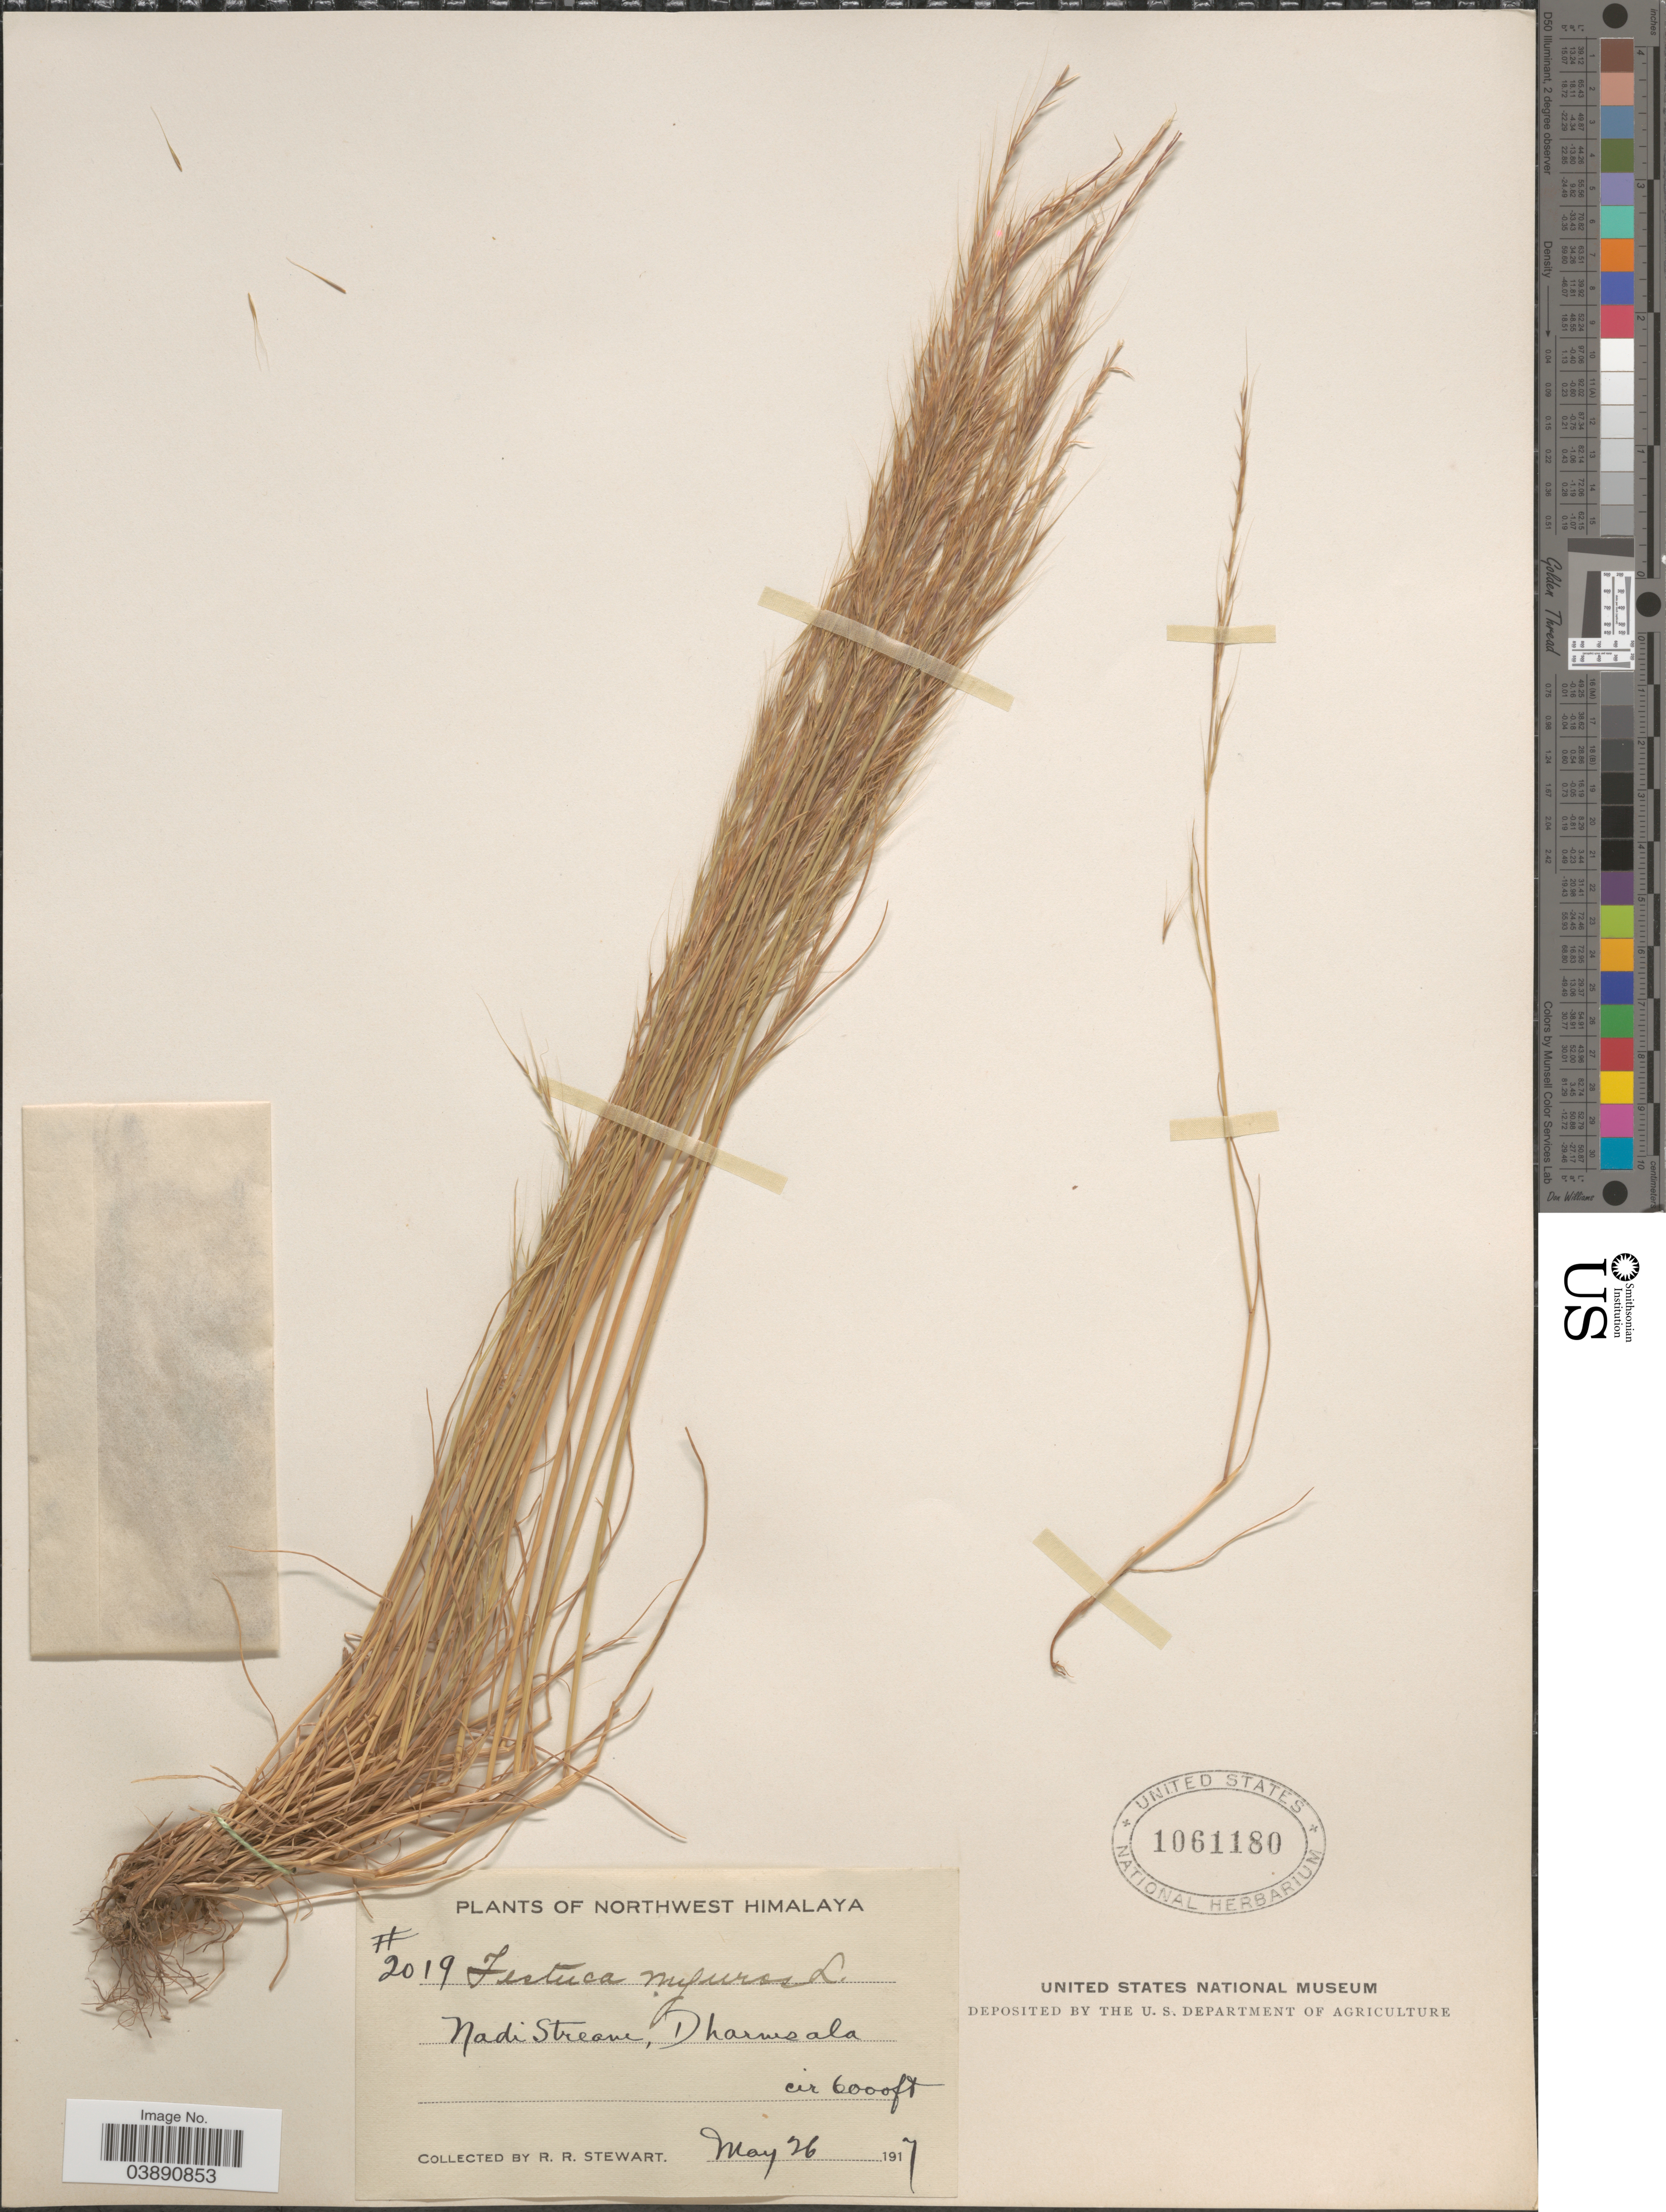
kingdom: Plantae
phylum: Tracheophyta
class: Liliopsida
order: Poales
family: Poaceae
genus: Festuca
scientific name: Festuca myuros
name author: L.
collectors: R. Stewart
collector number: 2019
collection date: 1917-05-26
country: India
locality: Northwest Himalaya. Nadi stream, Dharmsala.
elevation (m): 1829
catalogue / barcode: US 1061180